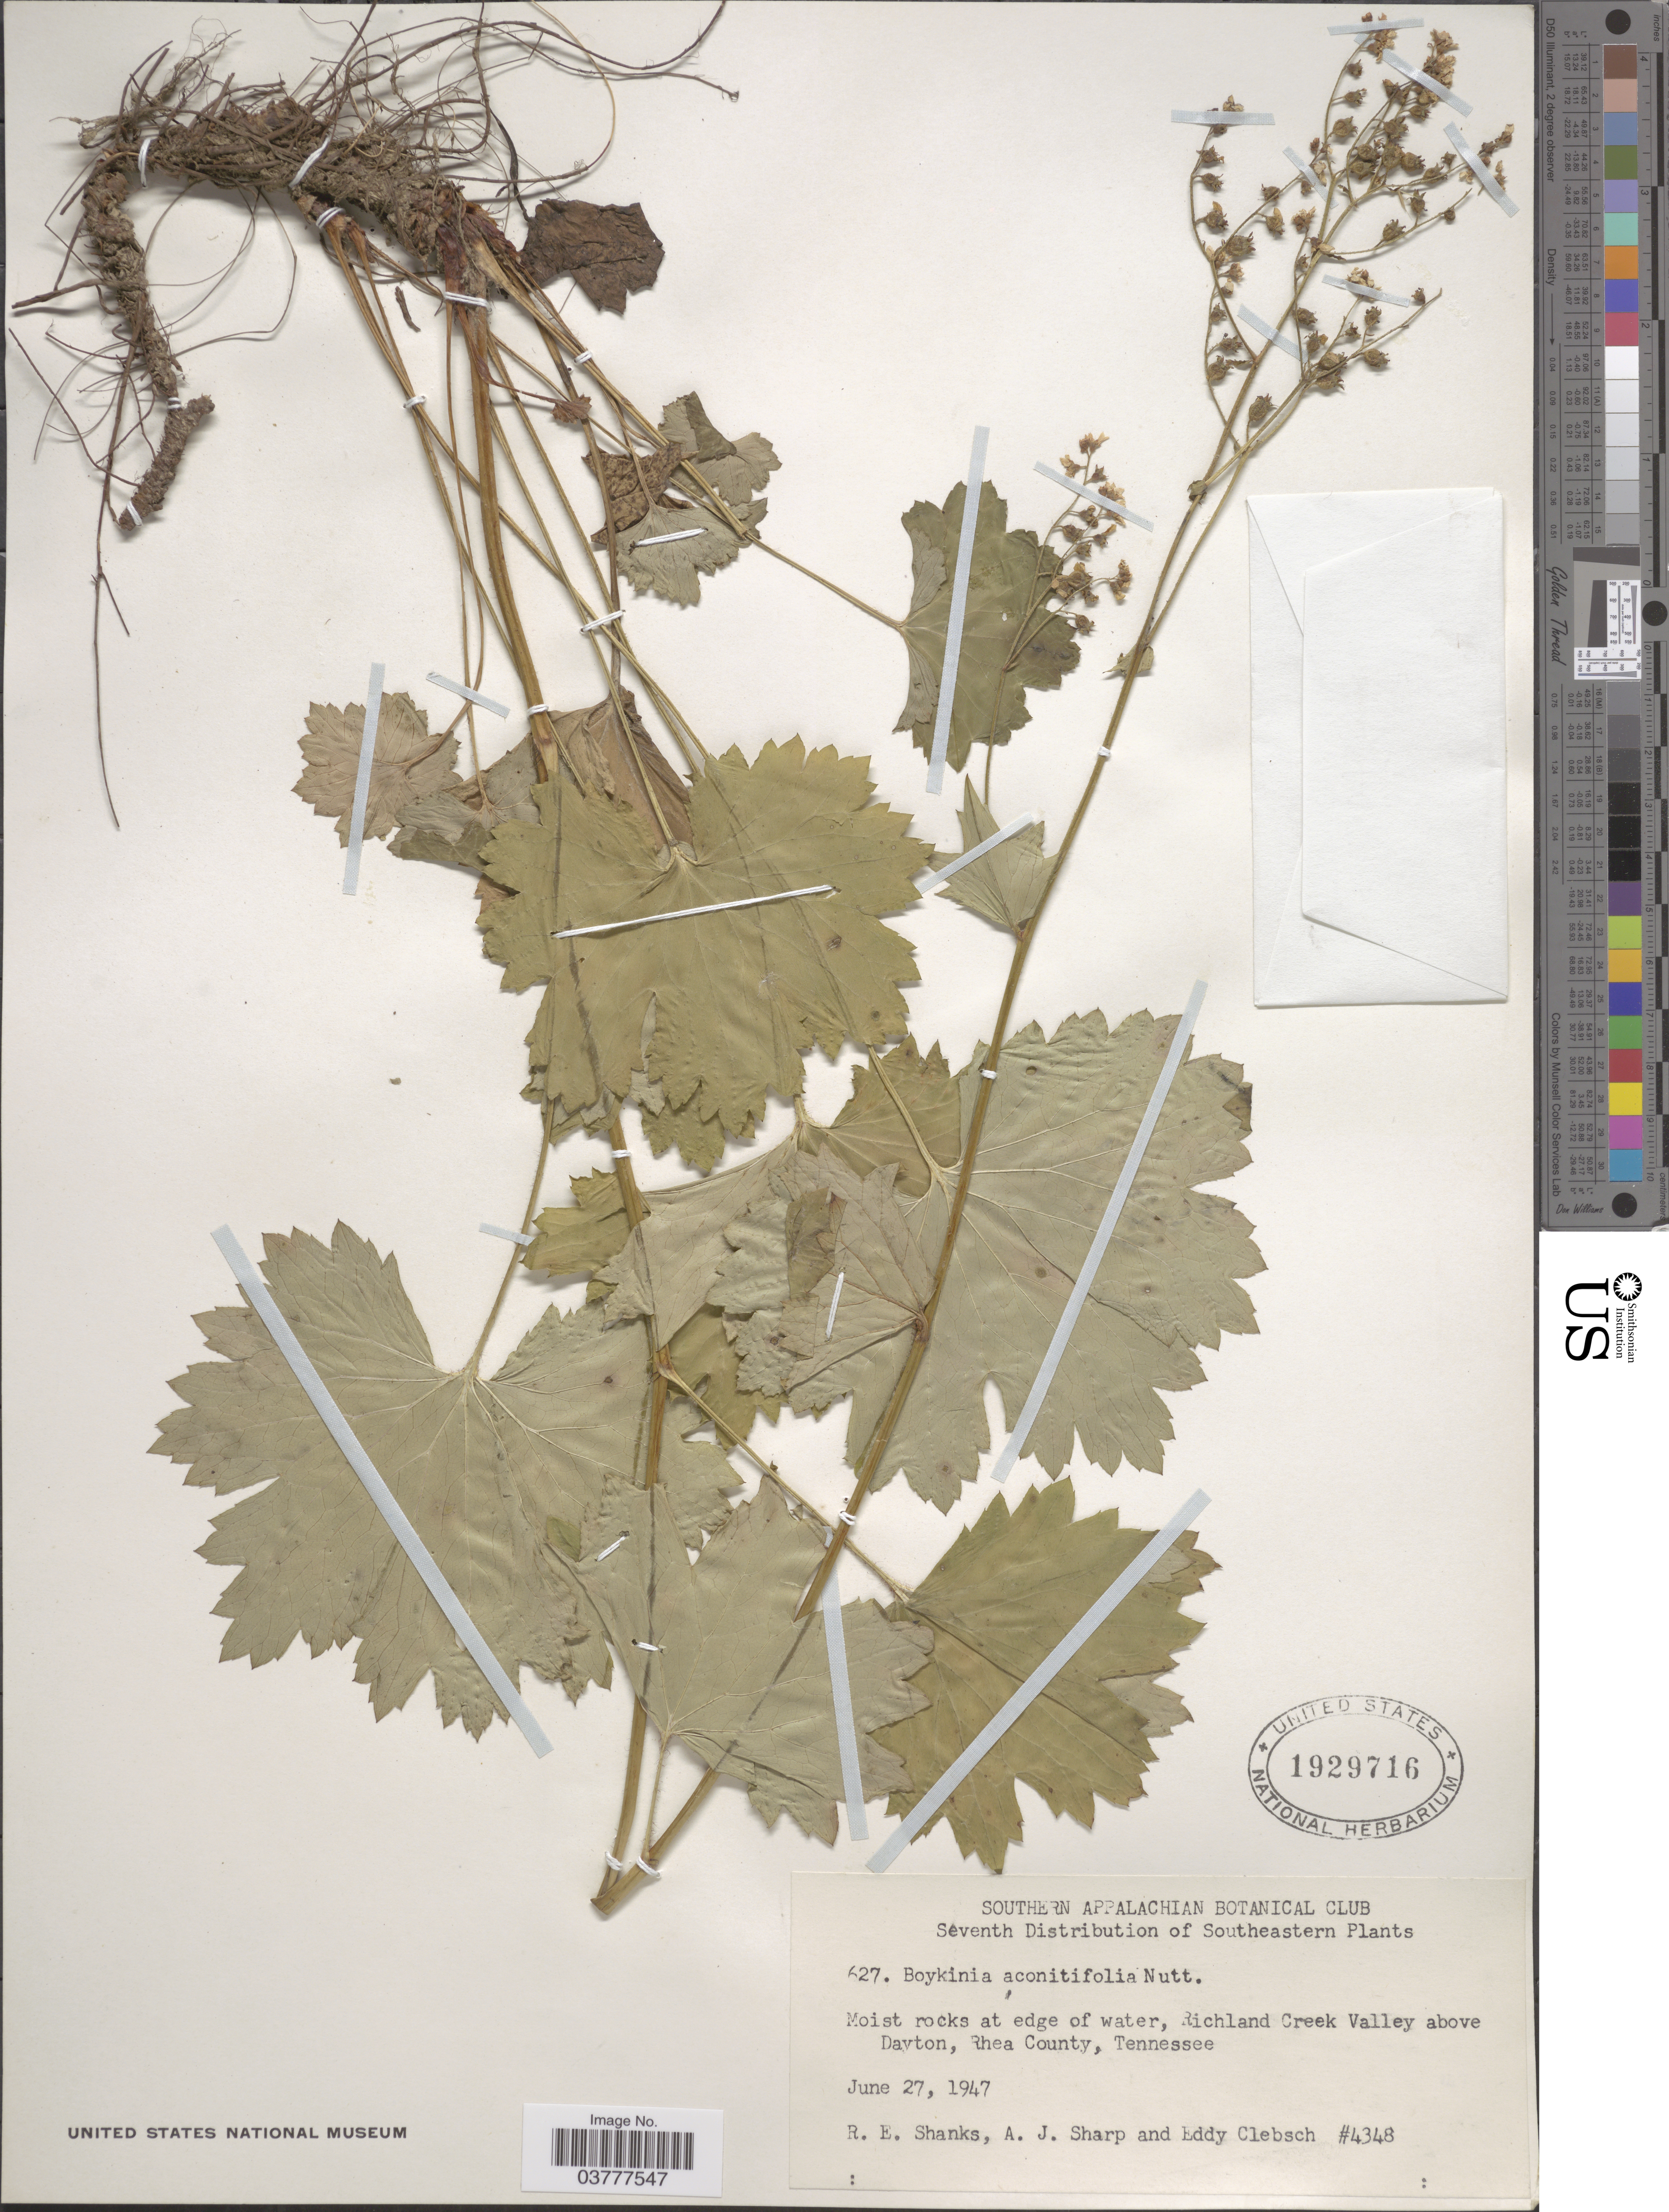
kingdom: Plantae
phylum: Tracheophyta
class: Magnoliopsida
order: Saxifragales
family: Saxifragaceae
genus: Boykinia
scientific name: Boykinia aconitifolia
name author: Nutt.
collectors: R. Shanks, A. J. Sharp & E. Clebsch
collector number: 4348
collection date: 1947-06-27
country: United States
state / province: Tennessee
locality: Southeastern. Richland Creek Valley above Dayton, Rhea County.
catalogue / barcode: US 1929716